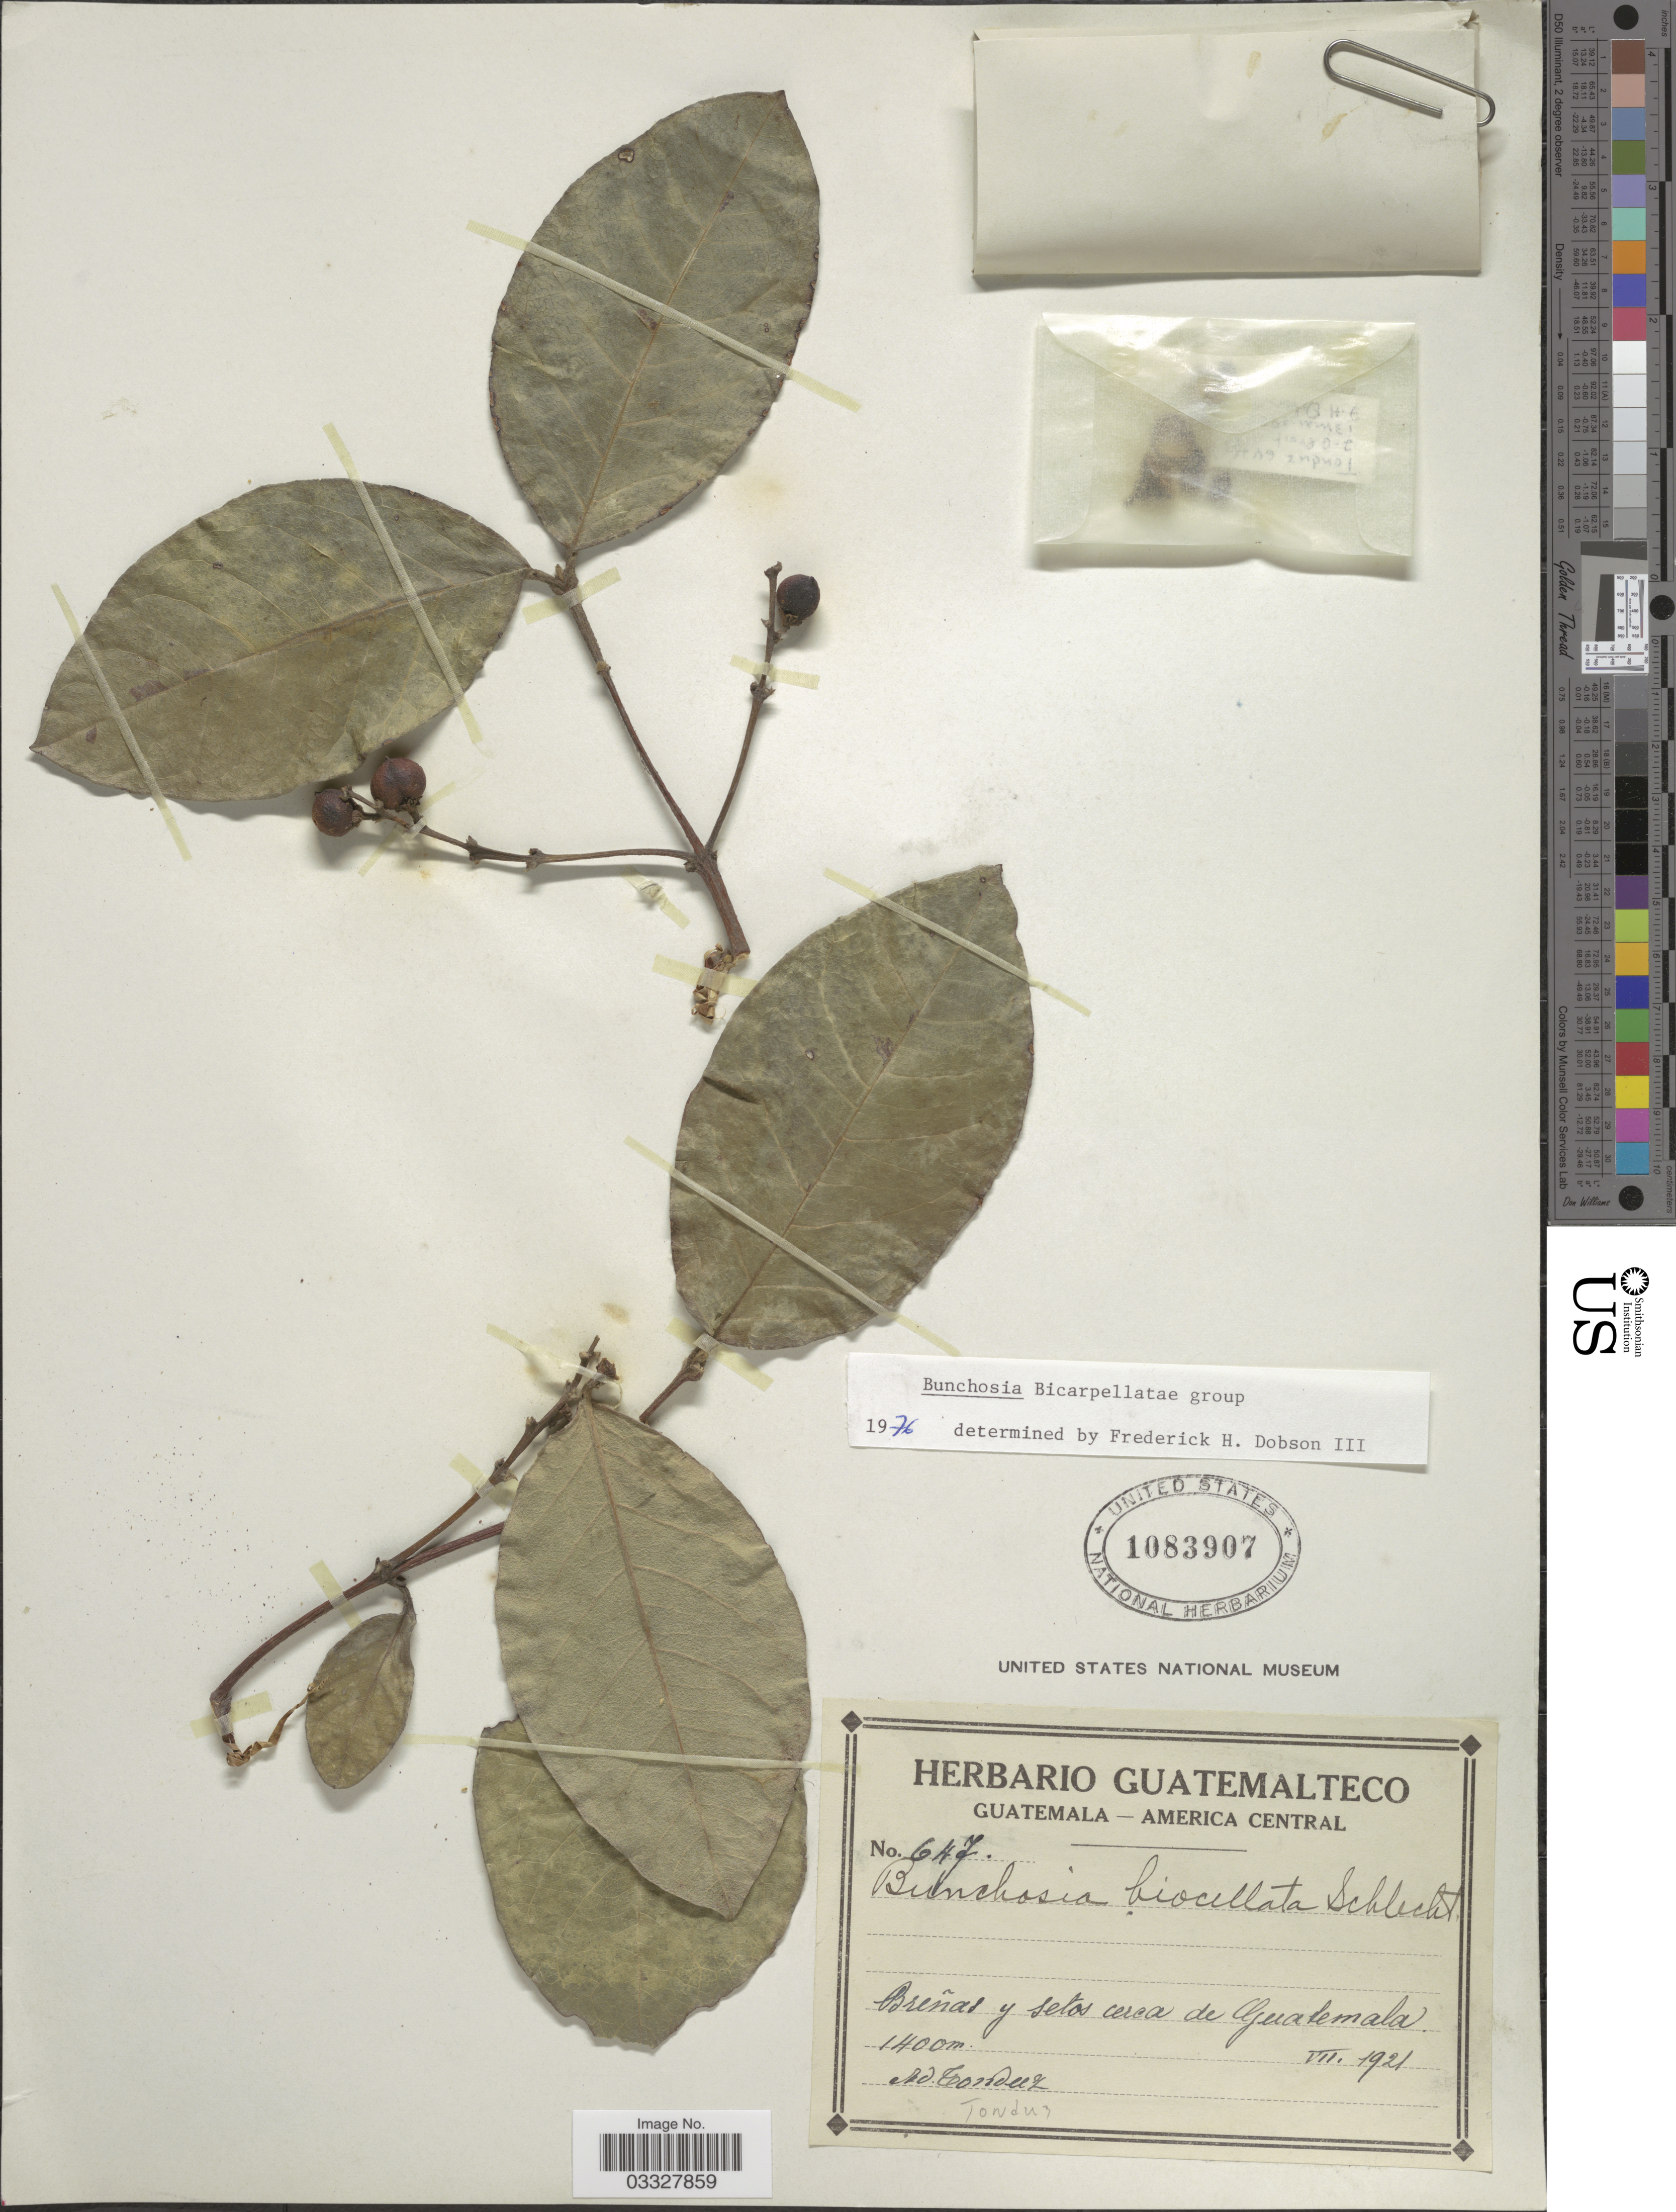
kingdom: Plantae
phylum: Tracheophyta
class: Magnoliopsida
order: Malpighiales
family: Malpighiaceae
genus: Bunchosia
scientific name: Bunchosia biocellata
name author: Schltdl.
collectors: A. Tonduz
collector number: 647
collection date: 1921-07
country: Guatemala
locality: Breñas y setos cerca de Guatemala.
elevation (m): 1400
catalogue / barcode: US 1083907